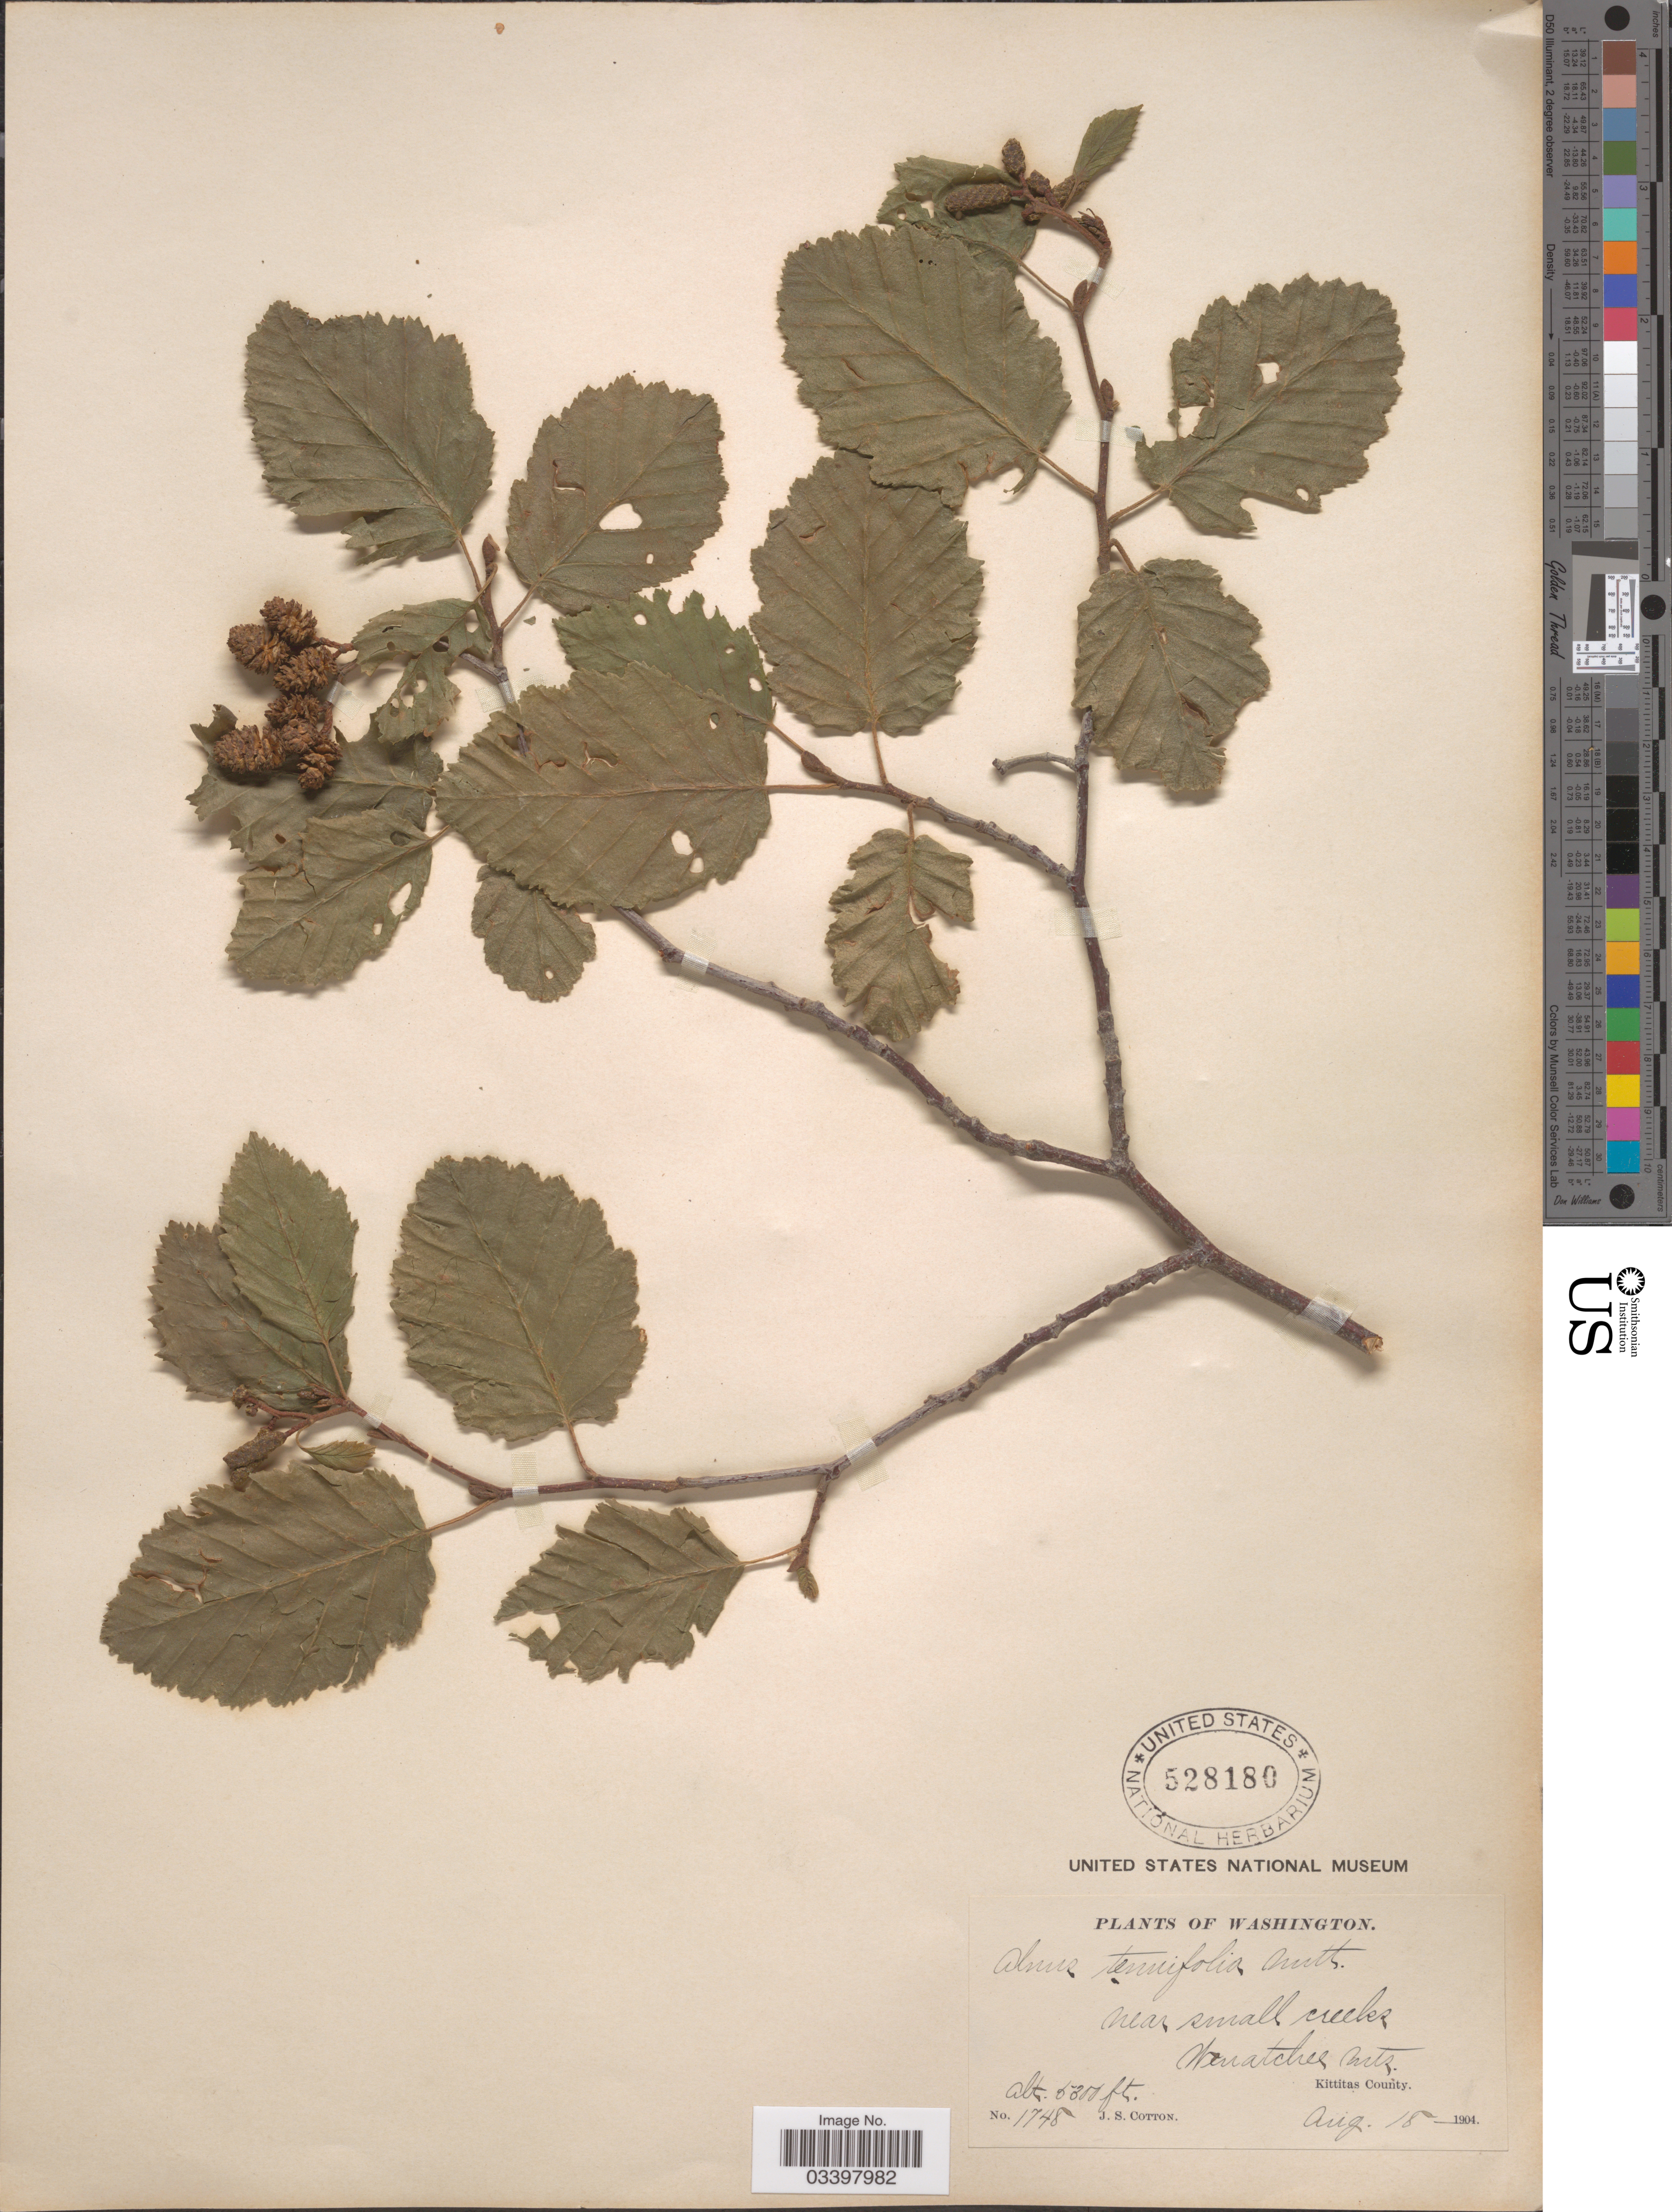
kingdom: Plantae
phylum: Tracheophyta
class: Magnoliopsida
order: Fagales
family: Betulaceae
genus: Alnus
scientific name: Alnus incana subsp. tenuifolia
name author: (Nutt.) Breitung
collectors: J. S. Cotton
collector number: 1748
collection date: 1904-08-15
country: United States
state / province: Washington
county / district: Kittitas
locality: Near small creeks, Wenatchee Mts. Kittitas County.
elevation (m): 1615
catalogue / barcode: US 528180